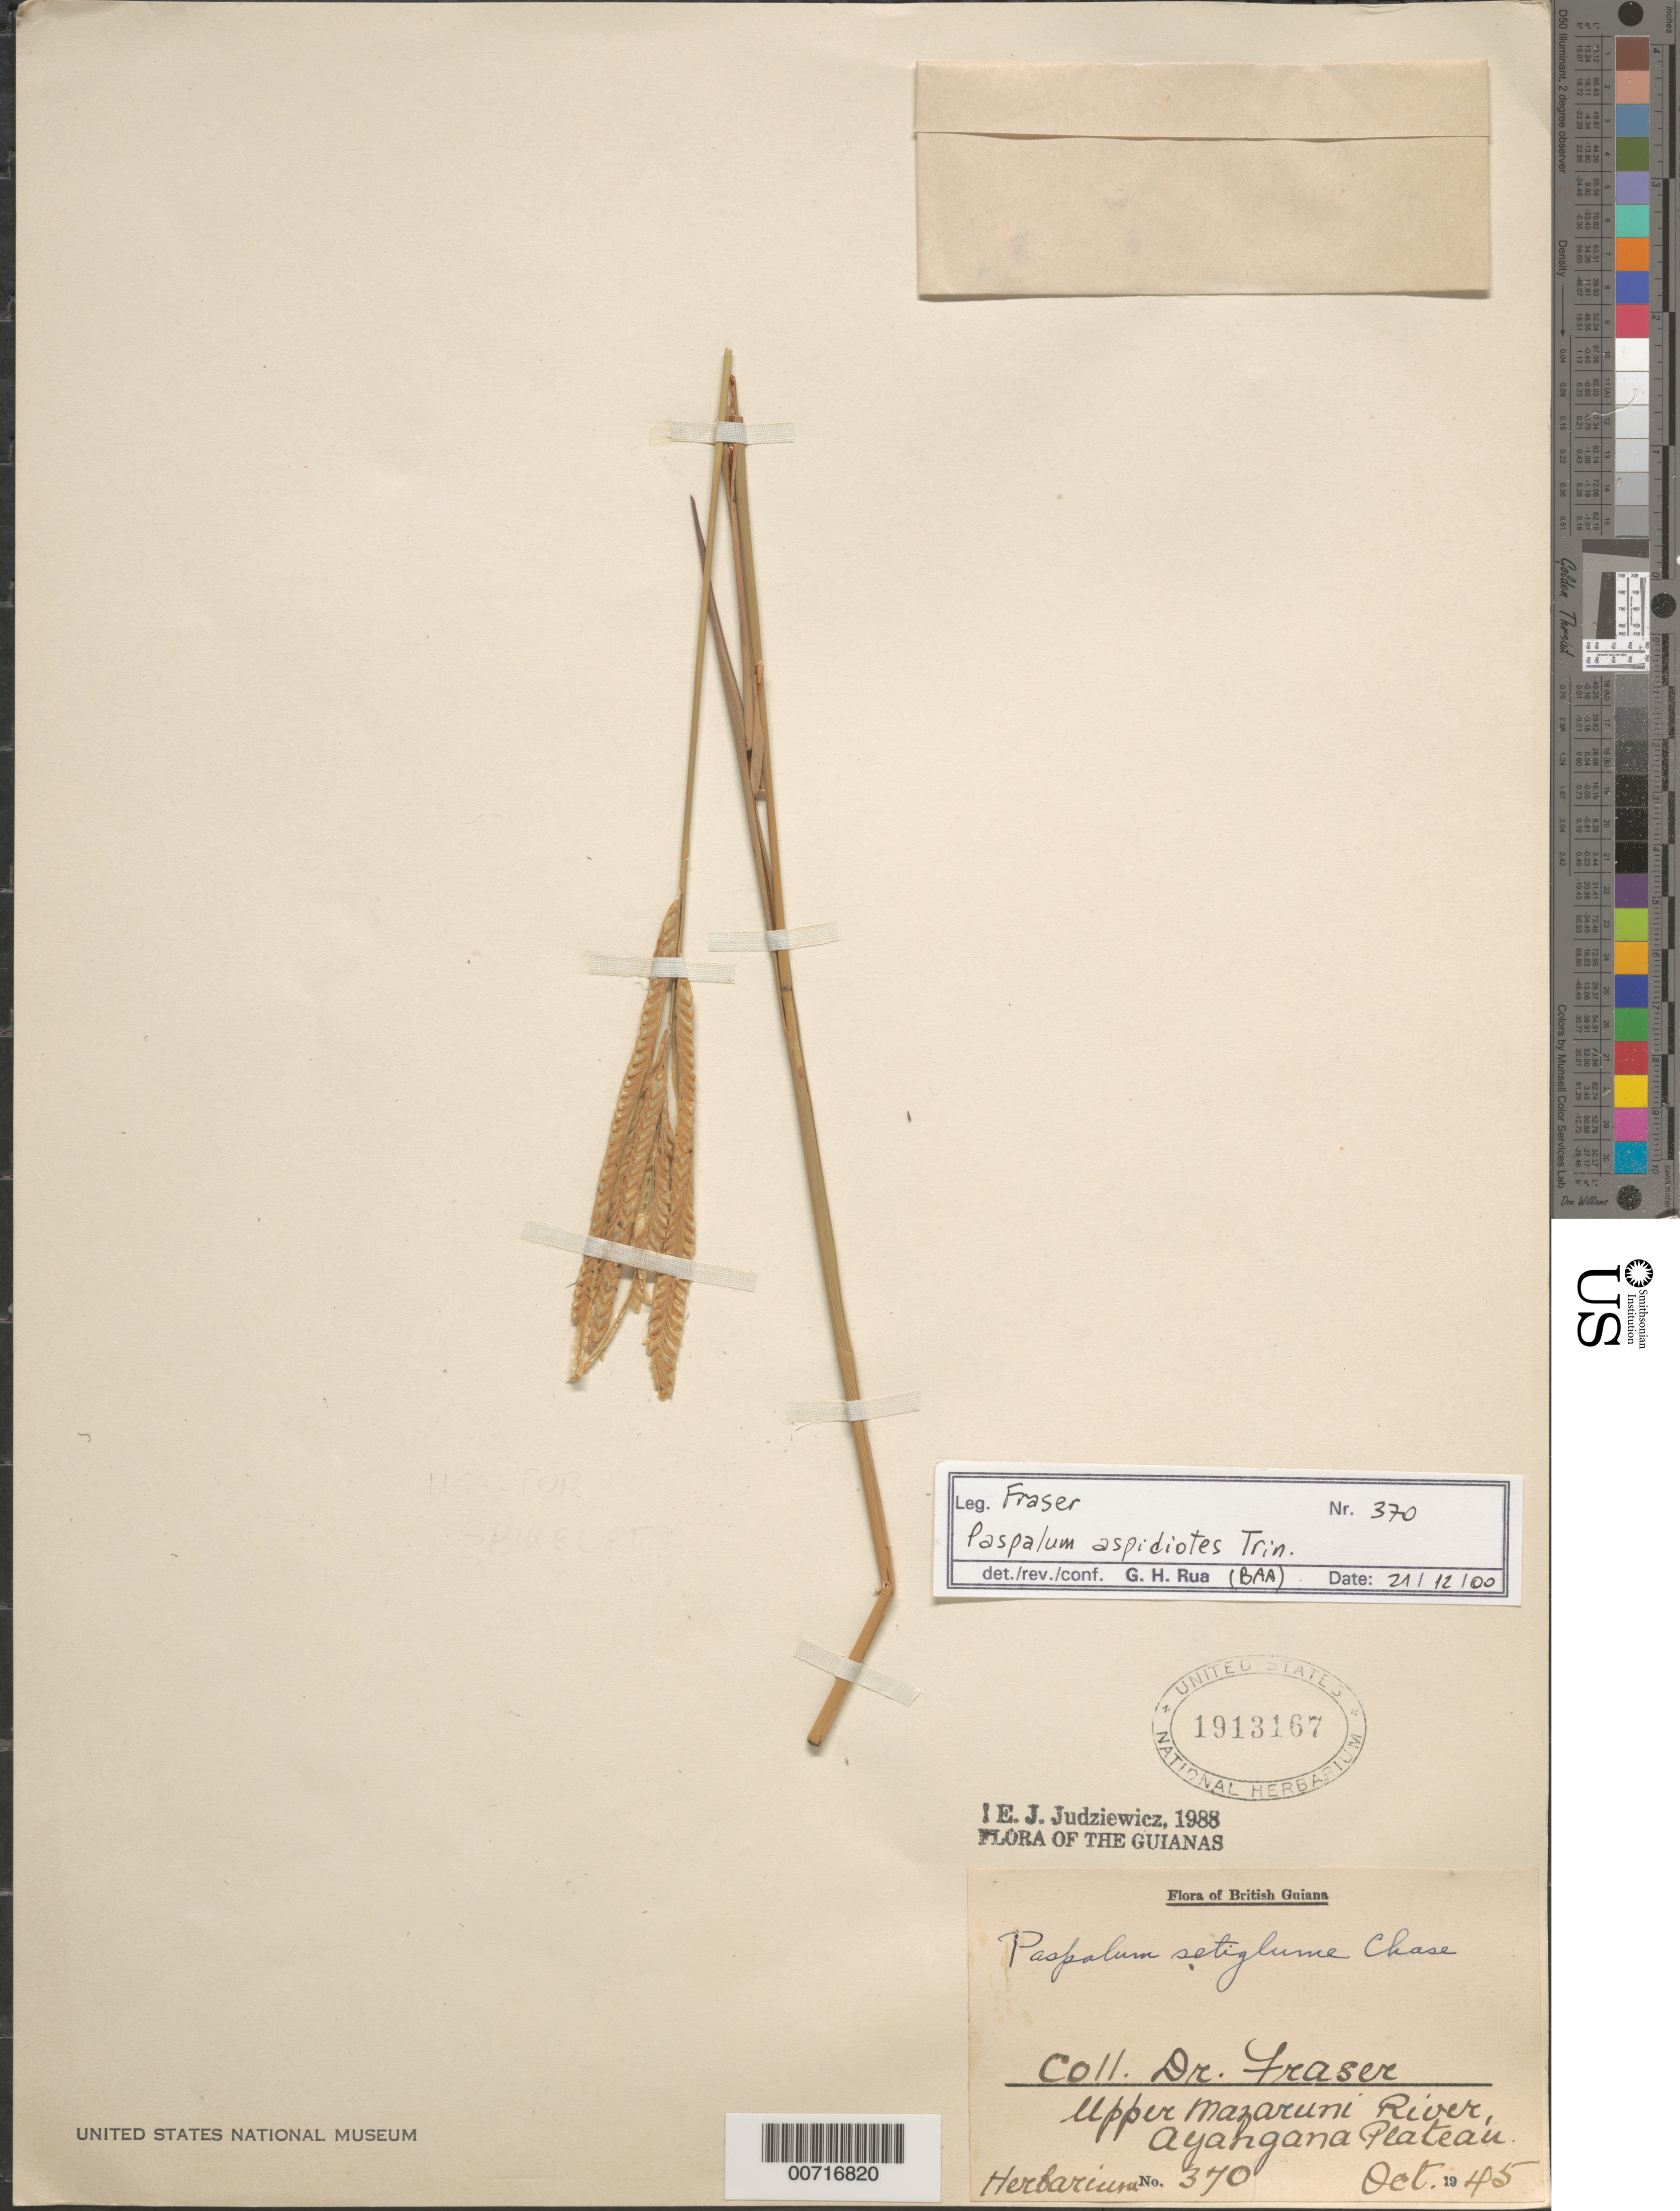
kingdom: Plantae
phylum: Tracheophyta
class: Liliopsida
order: Poales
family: Poaceae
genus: Paspalum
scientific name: Paspalum aspidiotes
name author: Trin.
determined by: Rue, G. H.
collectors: H. Fraser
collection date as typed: Oct-45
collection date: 1945-10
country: Guyana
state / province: Cuyuni-Mazaruni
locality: Upper Mazaruni River, Ayangana Plateau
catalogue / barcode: US 1913167